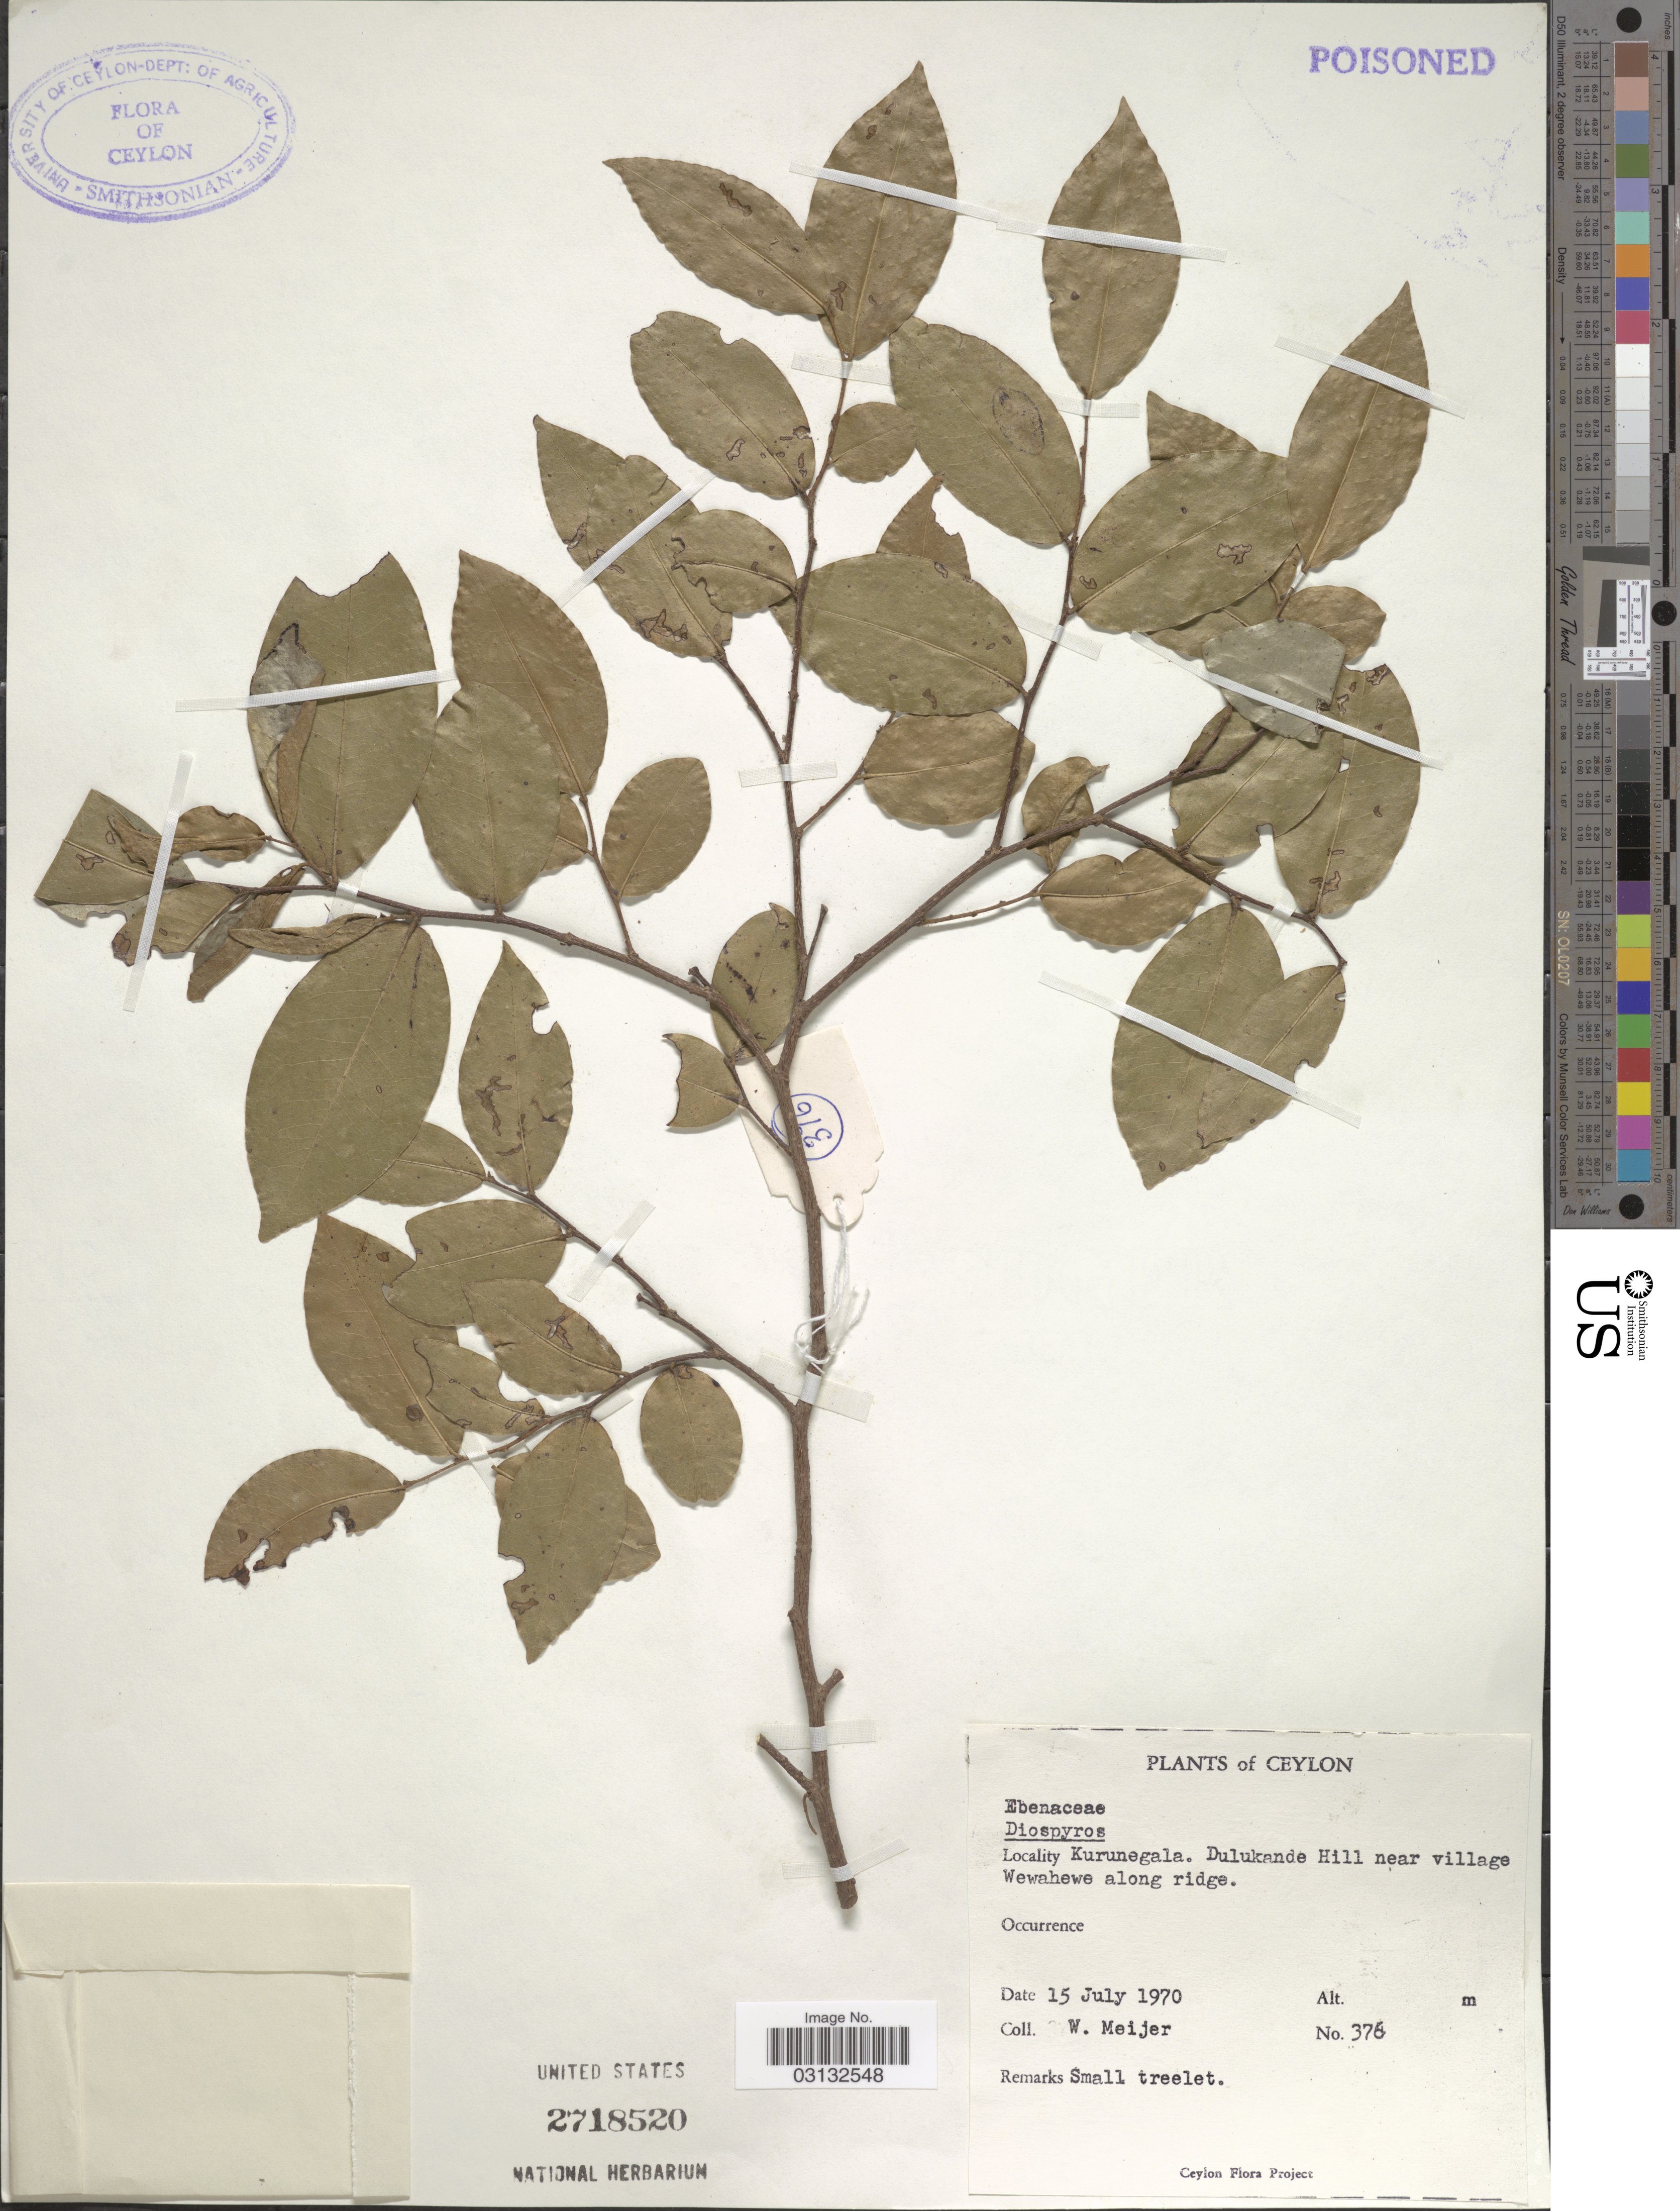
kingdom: Plantae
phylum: Tracheophyta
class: Magnoliopsida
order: Ericales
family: Ebenaceae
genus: Diospyros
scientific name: Diospyros sp.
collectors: W. Meijer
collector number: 376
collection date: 1970-07-15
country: Sri Lanka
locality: Ceylon. Kurunegala. Dulukande Hill near village Wewahewe along ridge.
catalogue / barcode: US 2718520